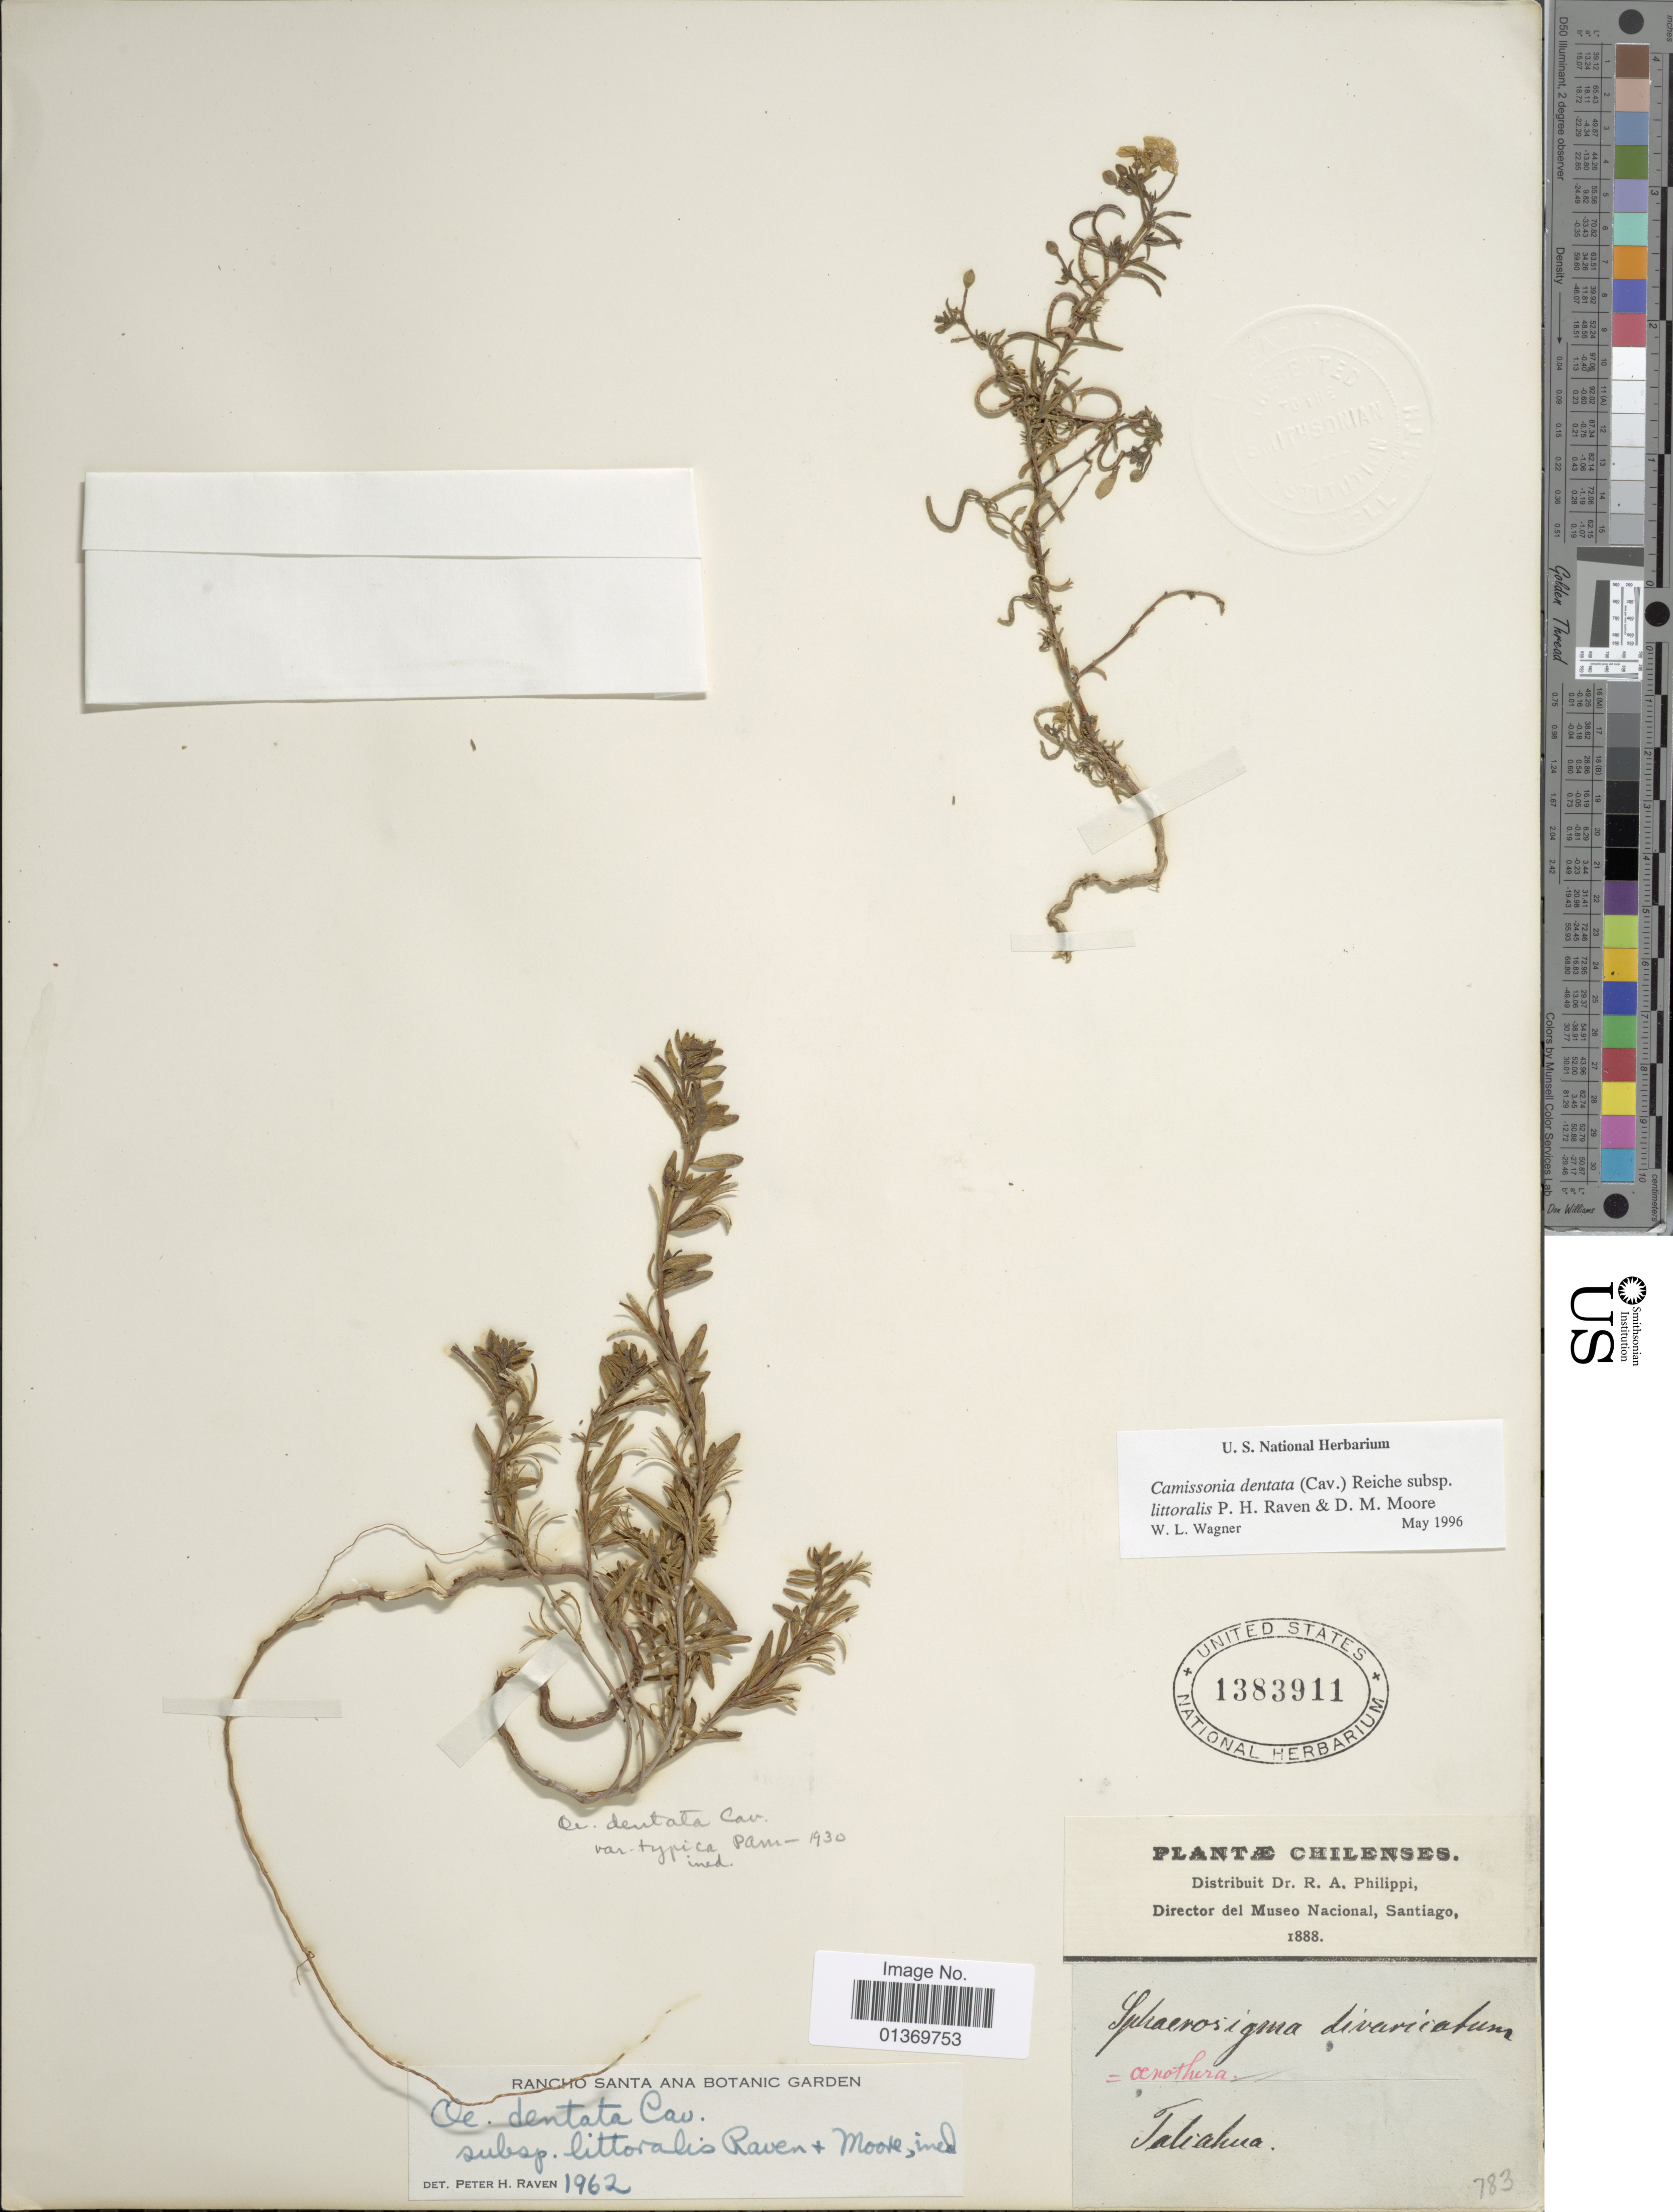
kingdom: Plantae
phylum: Tracheophyta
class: Magnoliopsida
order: Myrtales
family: Onagraceae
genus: Camissonia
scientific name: Camissonia dentata subsp. littoralis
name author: P.H. Raven & D.M. Moore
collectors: R. A. Philippi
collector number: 783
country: Chile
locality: Talcahua.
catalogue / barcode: US 1383911